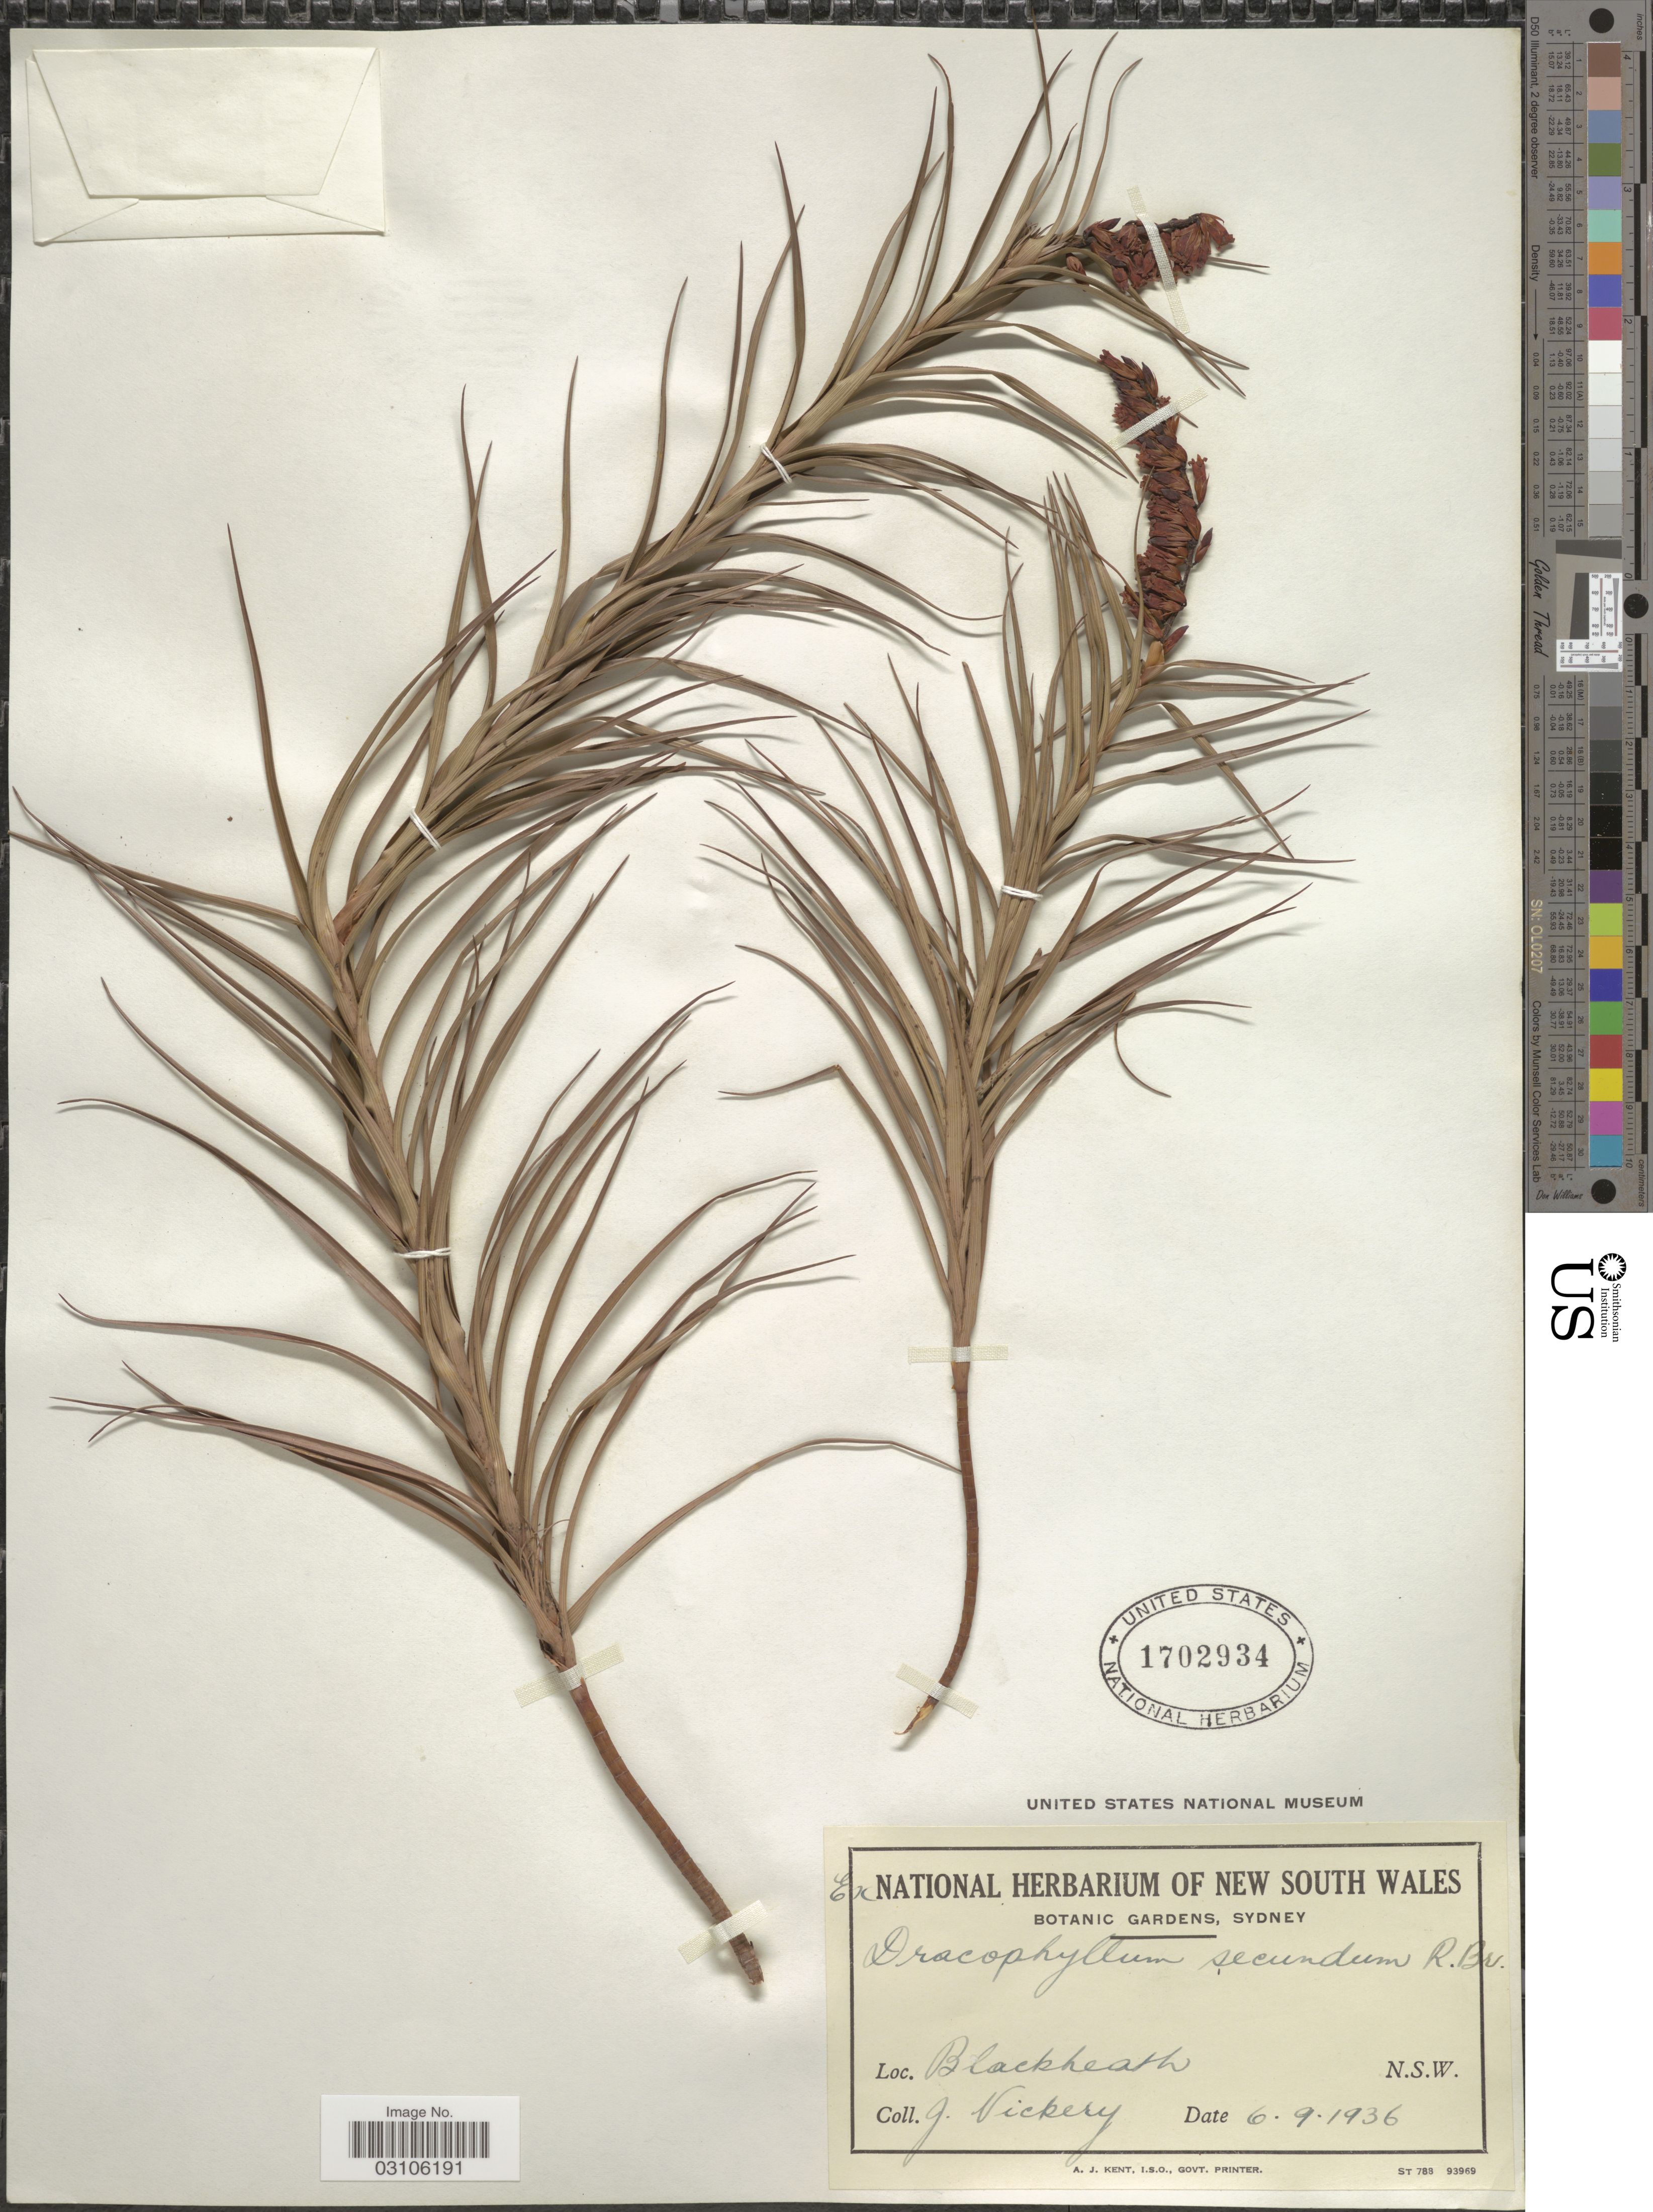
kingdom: Plantae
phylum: Tracheophyta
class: Magnoliopsida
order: Ericales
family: Ericaceae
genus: Dracophyllum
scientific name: Dracophyllum secundum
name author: R. Br.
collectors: J. Vickery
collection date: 1936-09-06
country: Australia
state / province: New South Wales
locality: Blackheath N.S.W.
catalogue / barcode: US 1702934